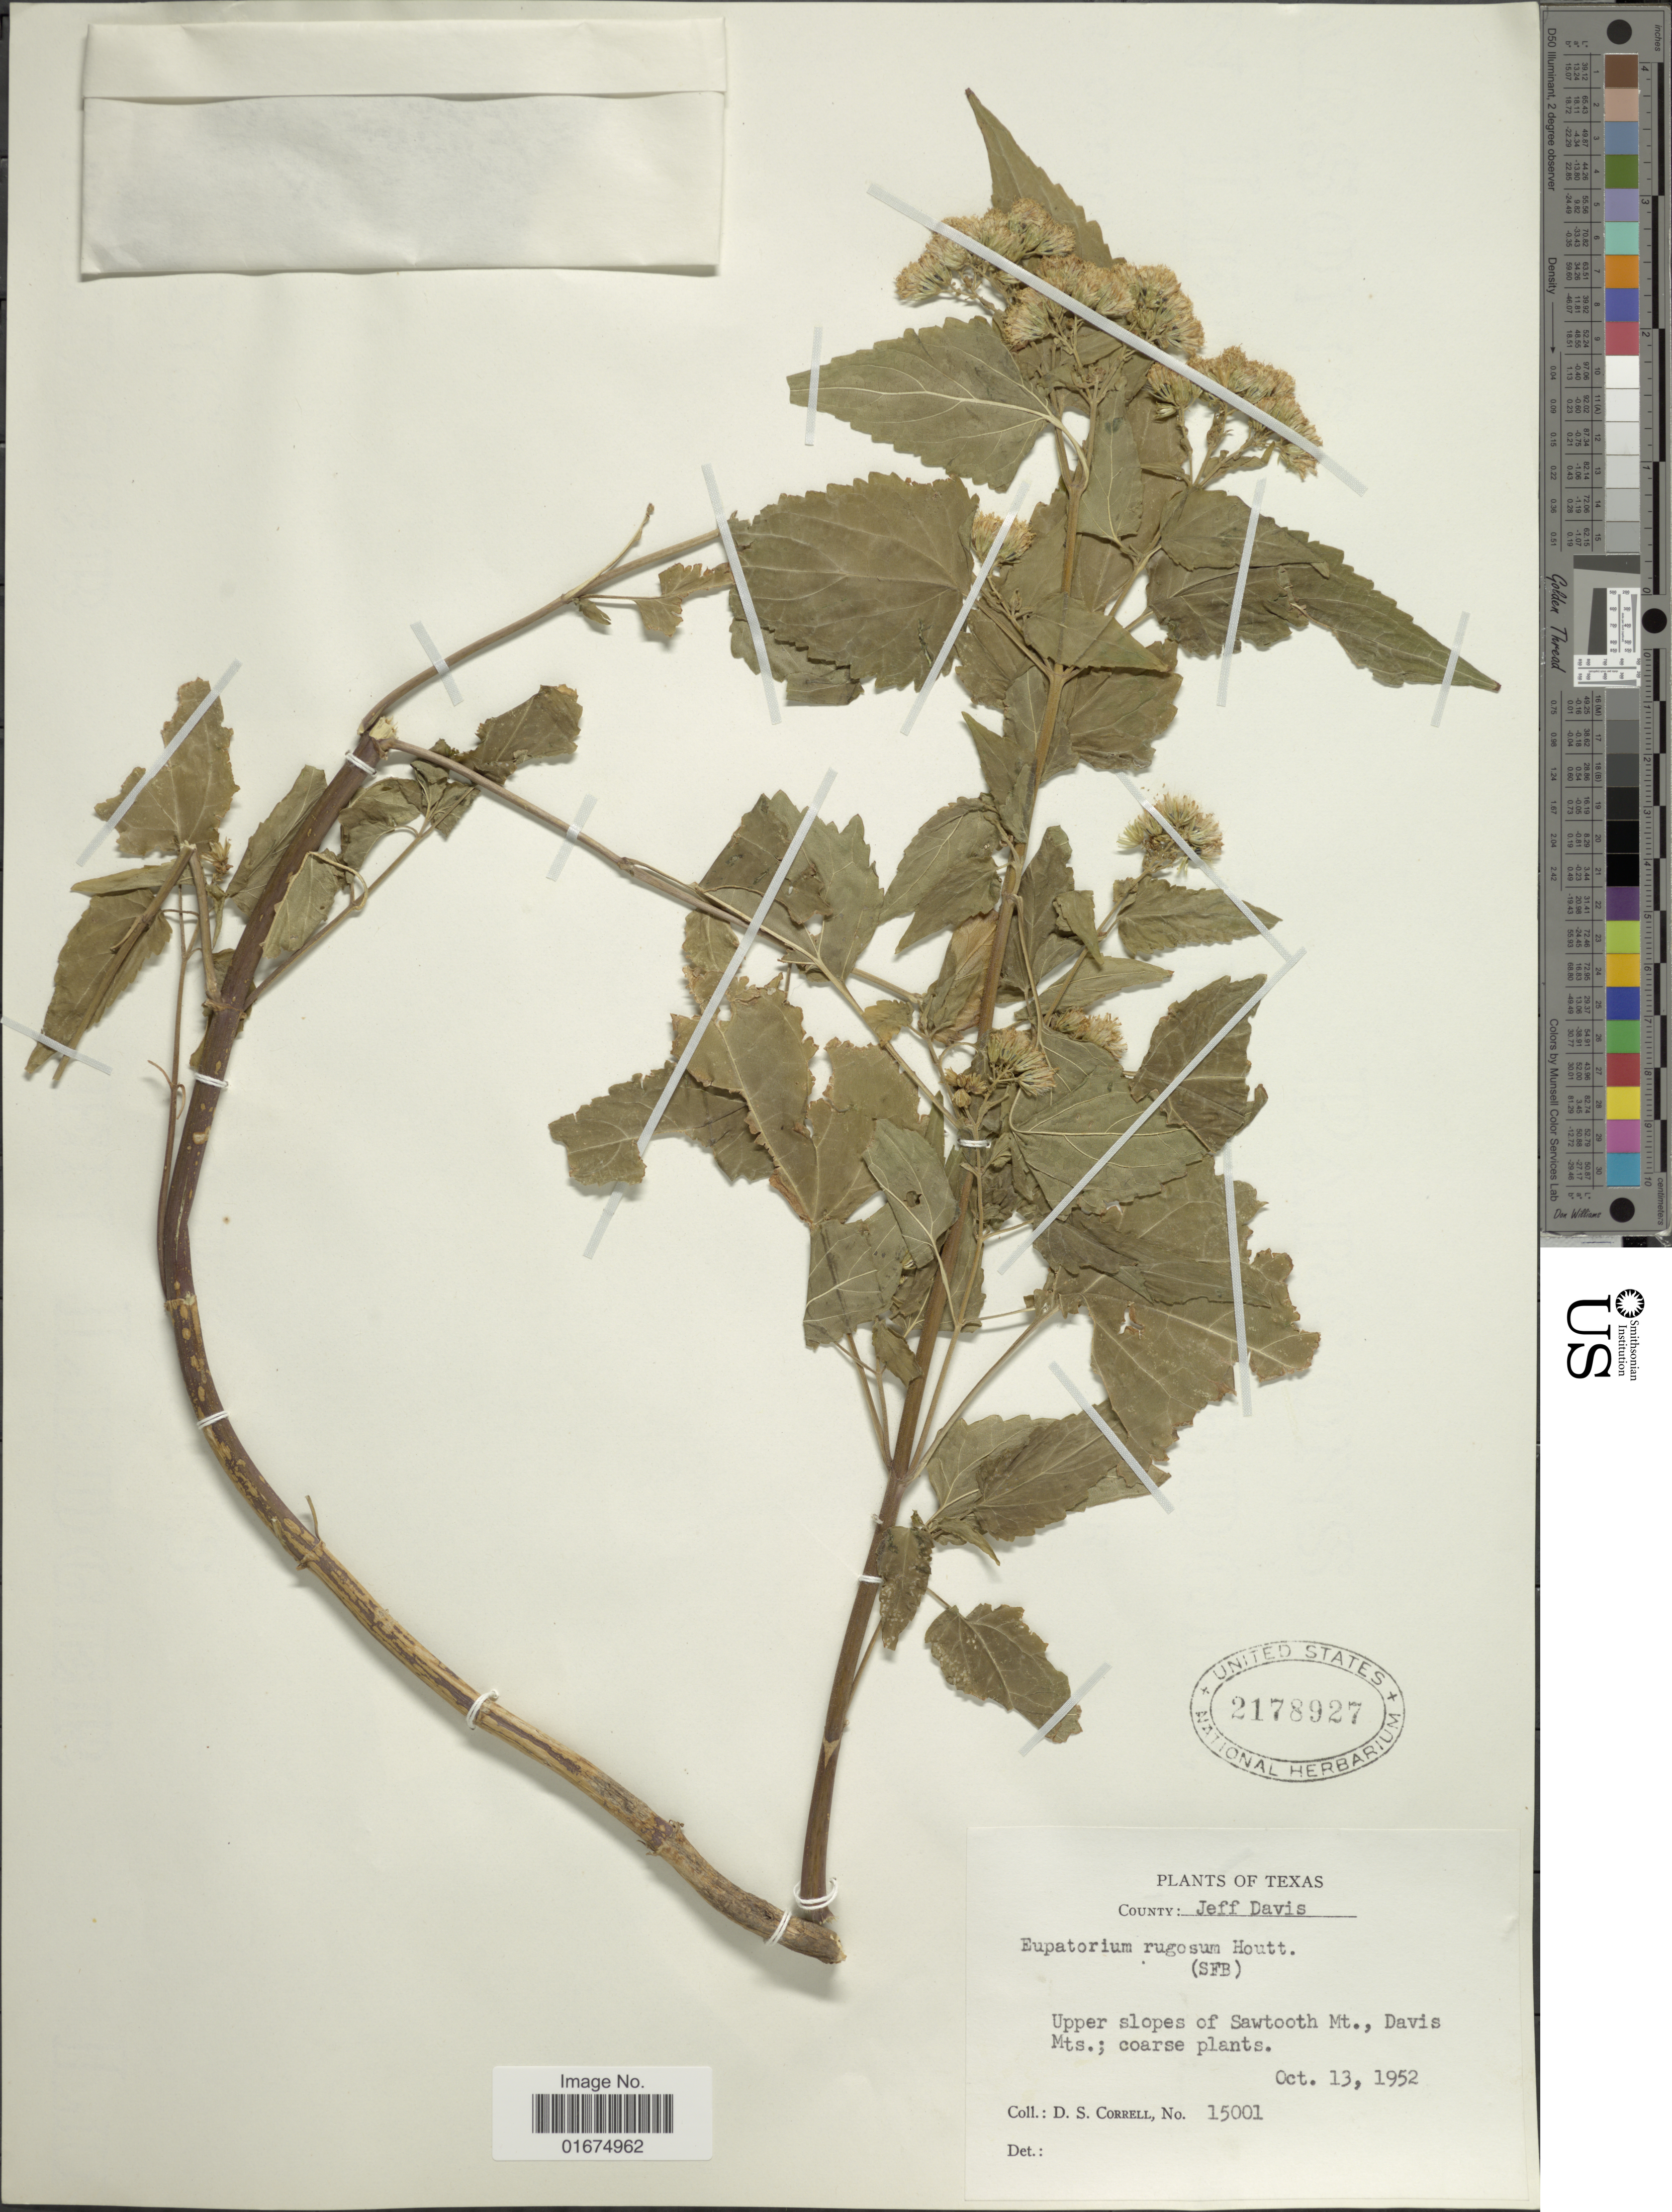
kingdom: Plantae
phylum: Tracheophyta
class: Magnoliopsida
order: Asterales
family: Asteraceae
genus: Ageratina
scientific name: Ageratina altissima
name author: (L.) R.M. King & H. Rob.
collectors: D. S. Correll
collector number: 15001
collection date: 1952-10-13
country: United States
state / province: Texas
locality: County: Jeff Davis, Upper slopes of Sawtooth Mt. Davis Mts.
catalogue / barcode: US 2178927